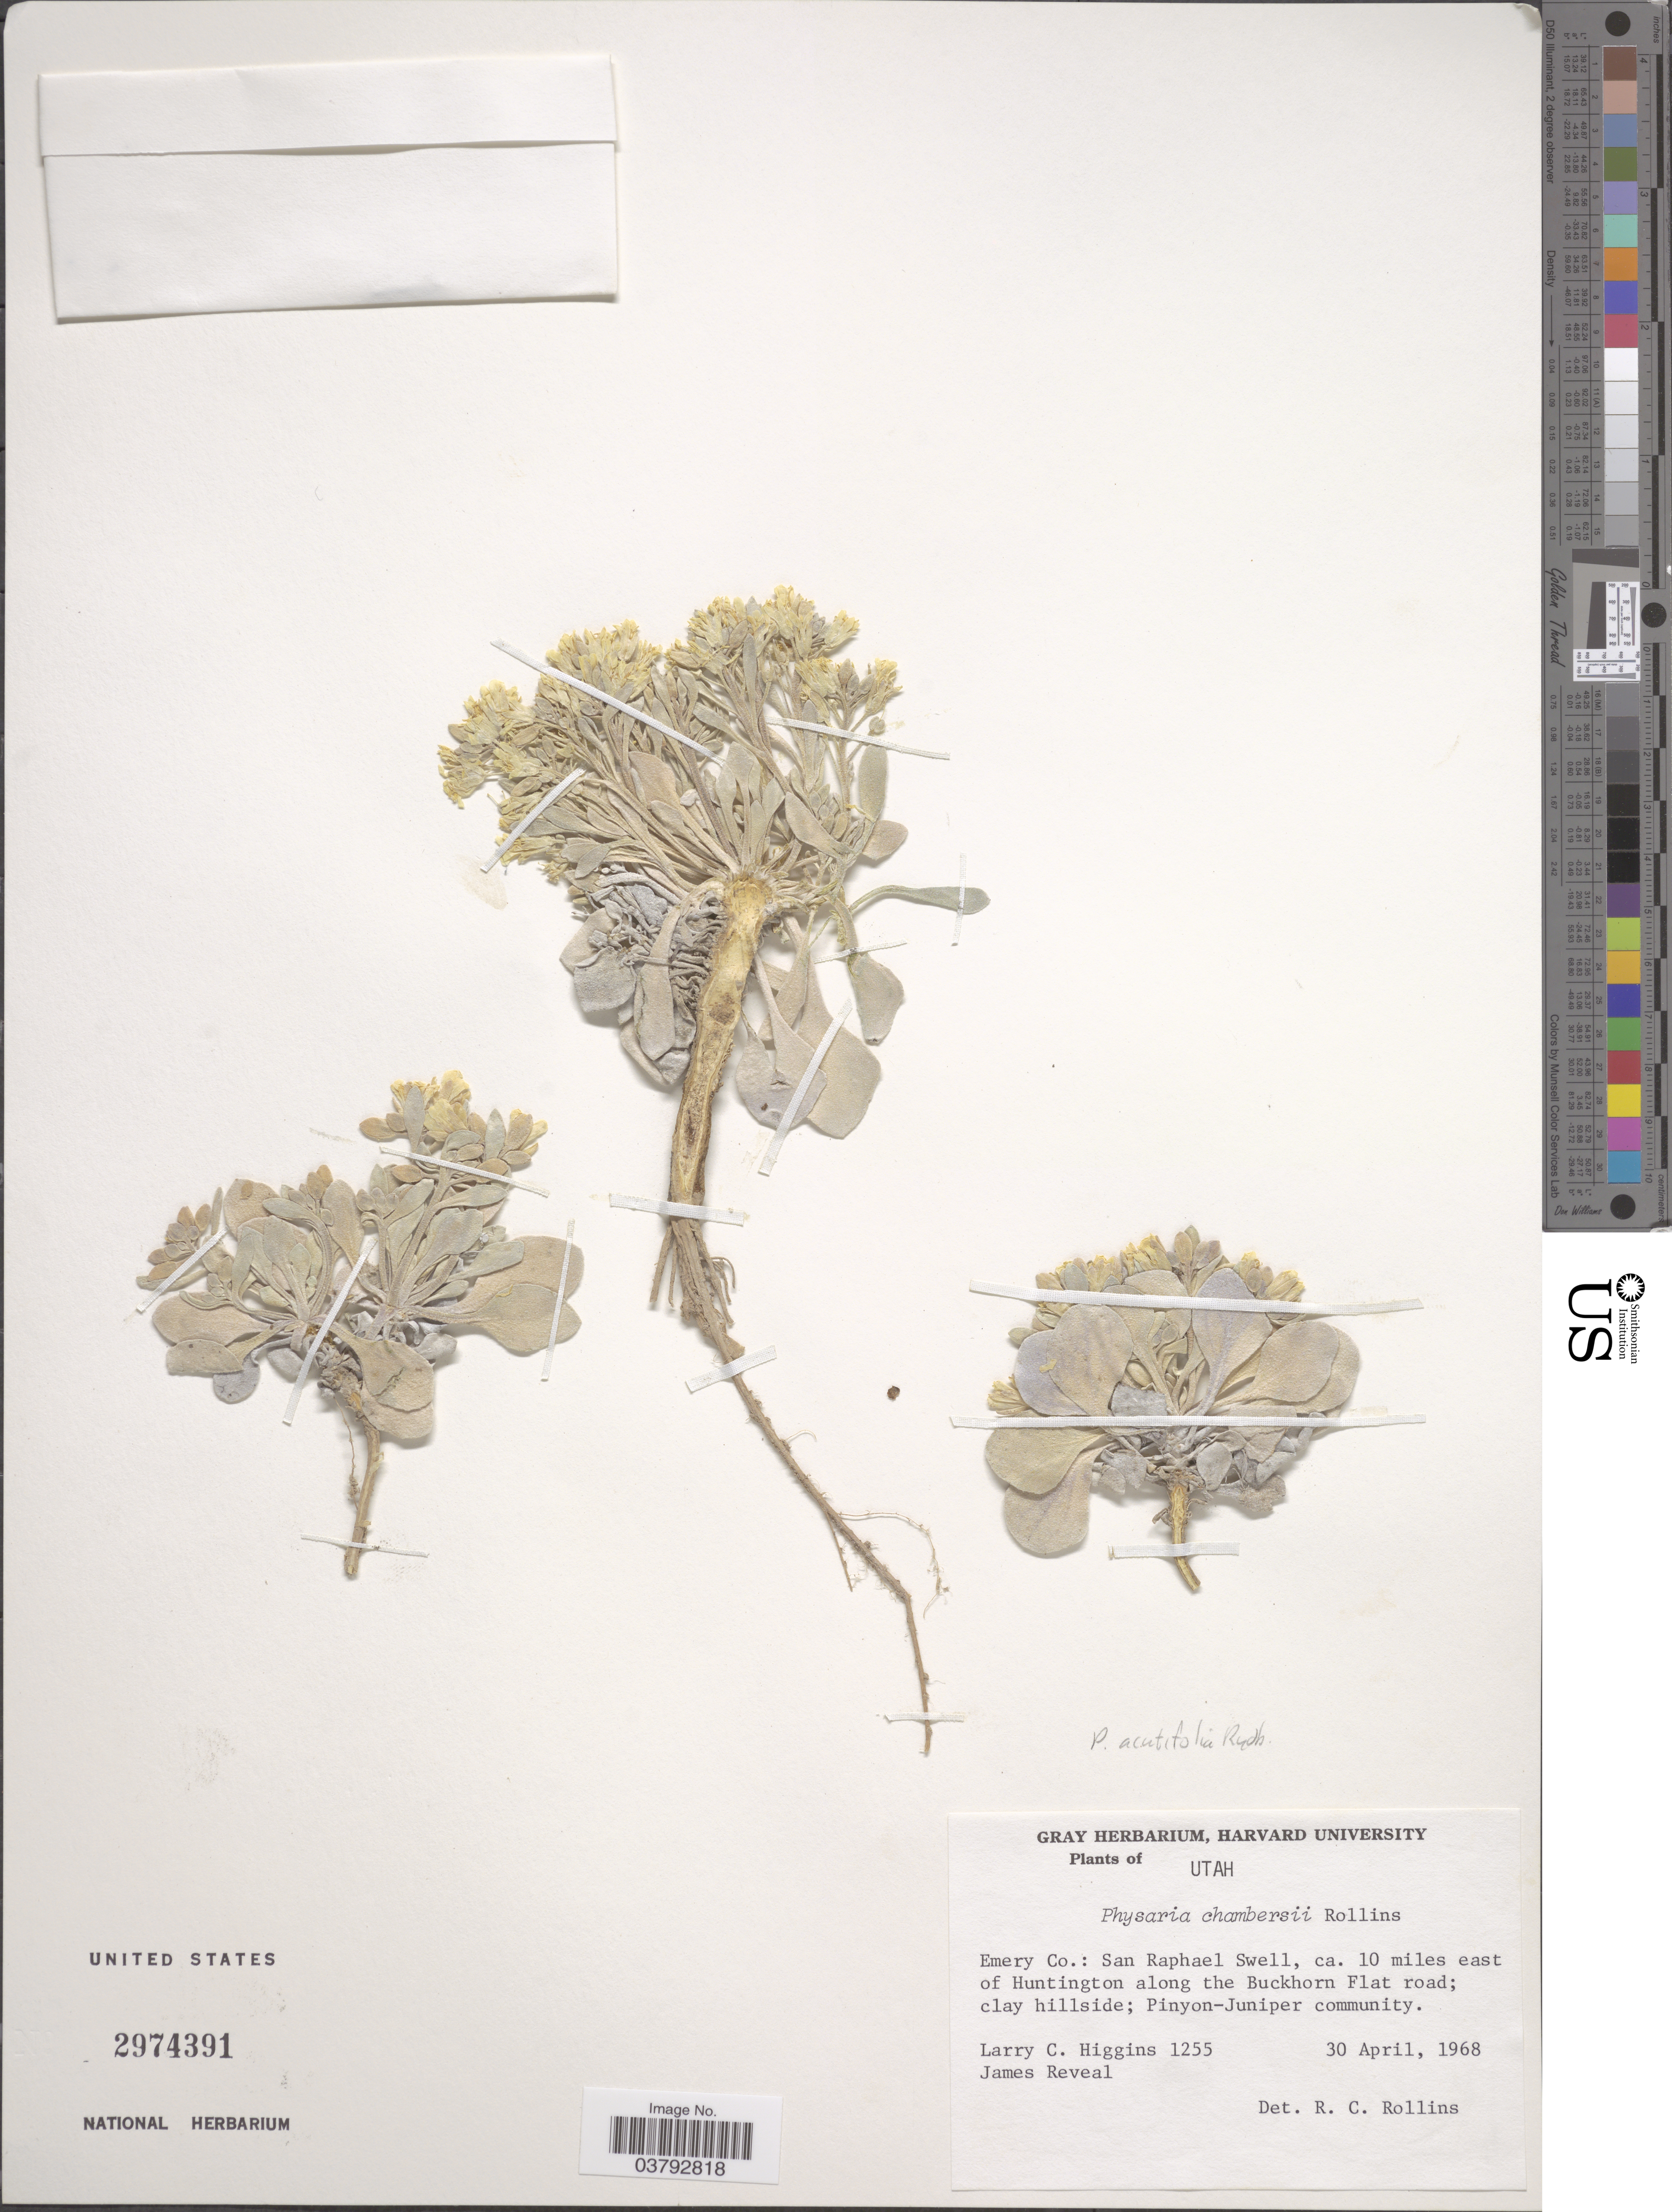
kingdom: Plantae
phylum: Tracheophyta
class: Magnoliopsida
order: Brassicales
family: Brassicaceae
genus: Physaria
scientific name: Physaria chambersii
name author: Rollins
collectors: L. Higgins & J. Reveal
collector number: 1255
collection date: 1968-04-30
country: United States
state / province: Utah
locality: Emery Co.: San Raphael Swell, ca. 10 miles east of Huntington along the Buckhorn Flat road.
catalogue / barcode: US 2974391